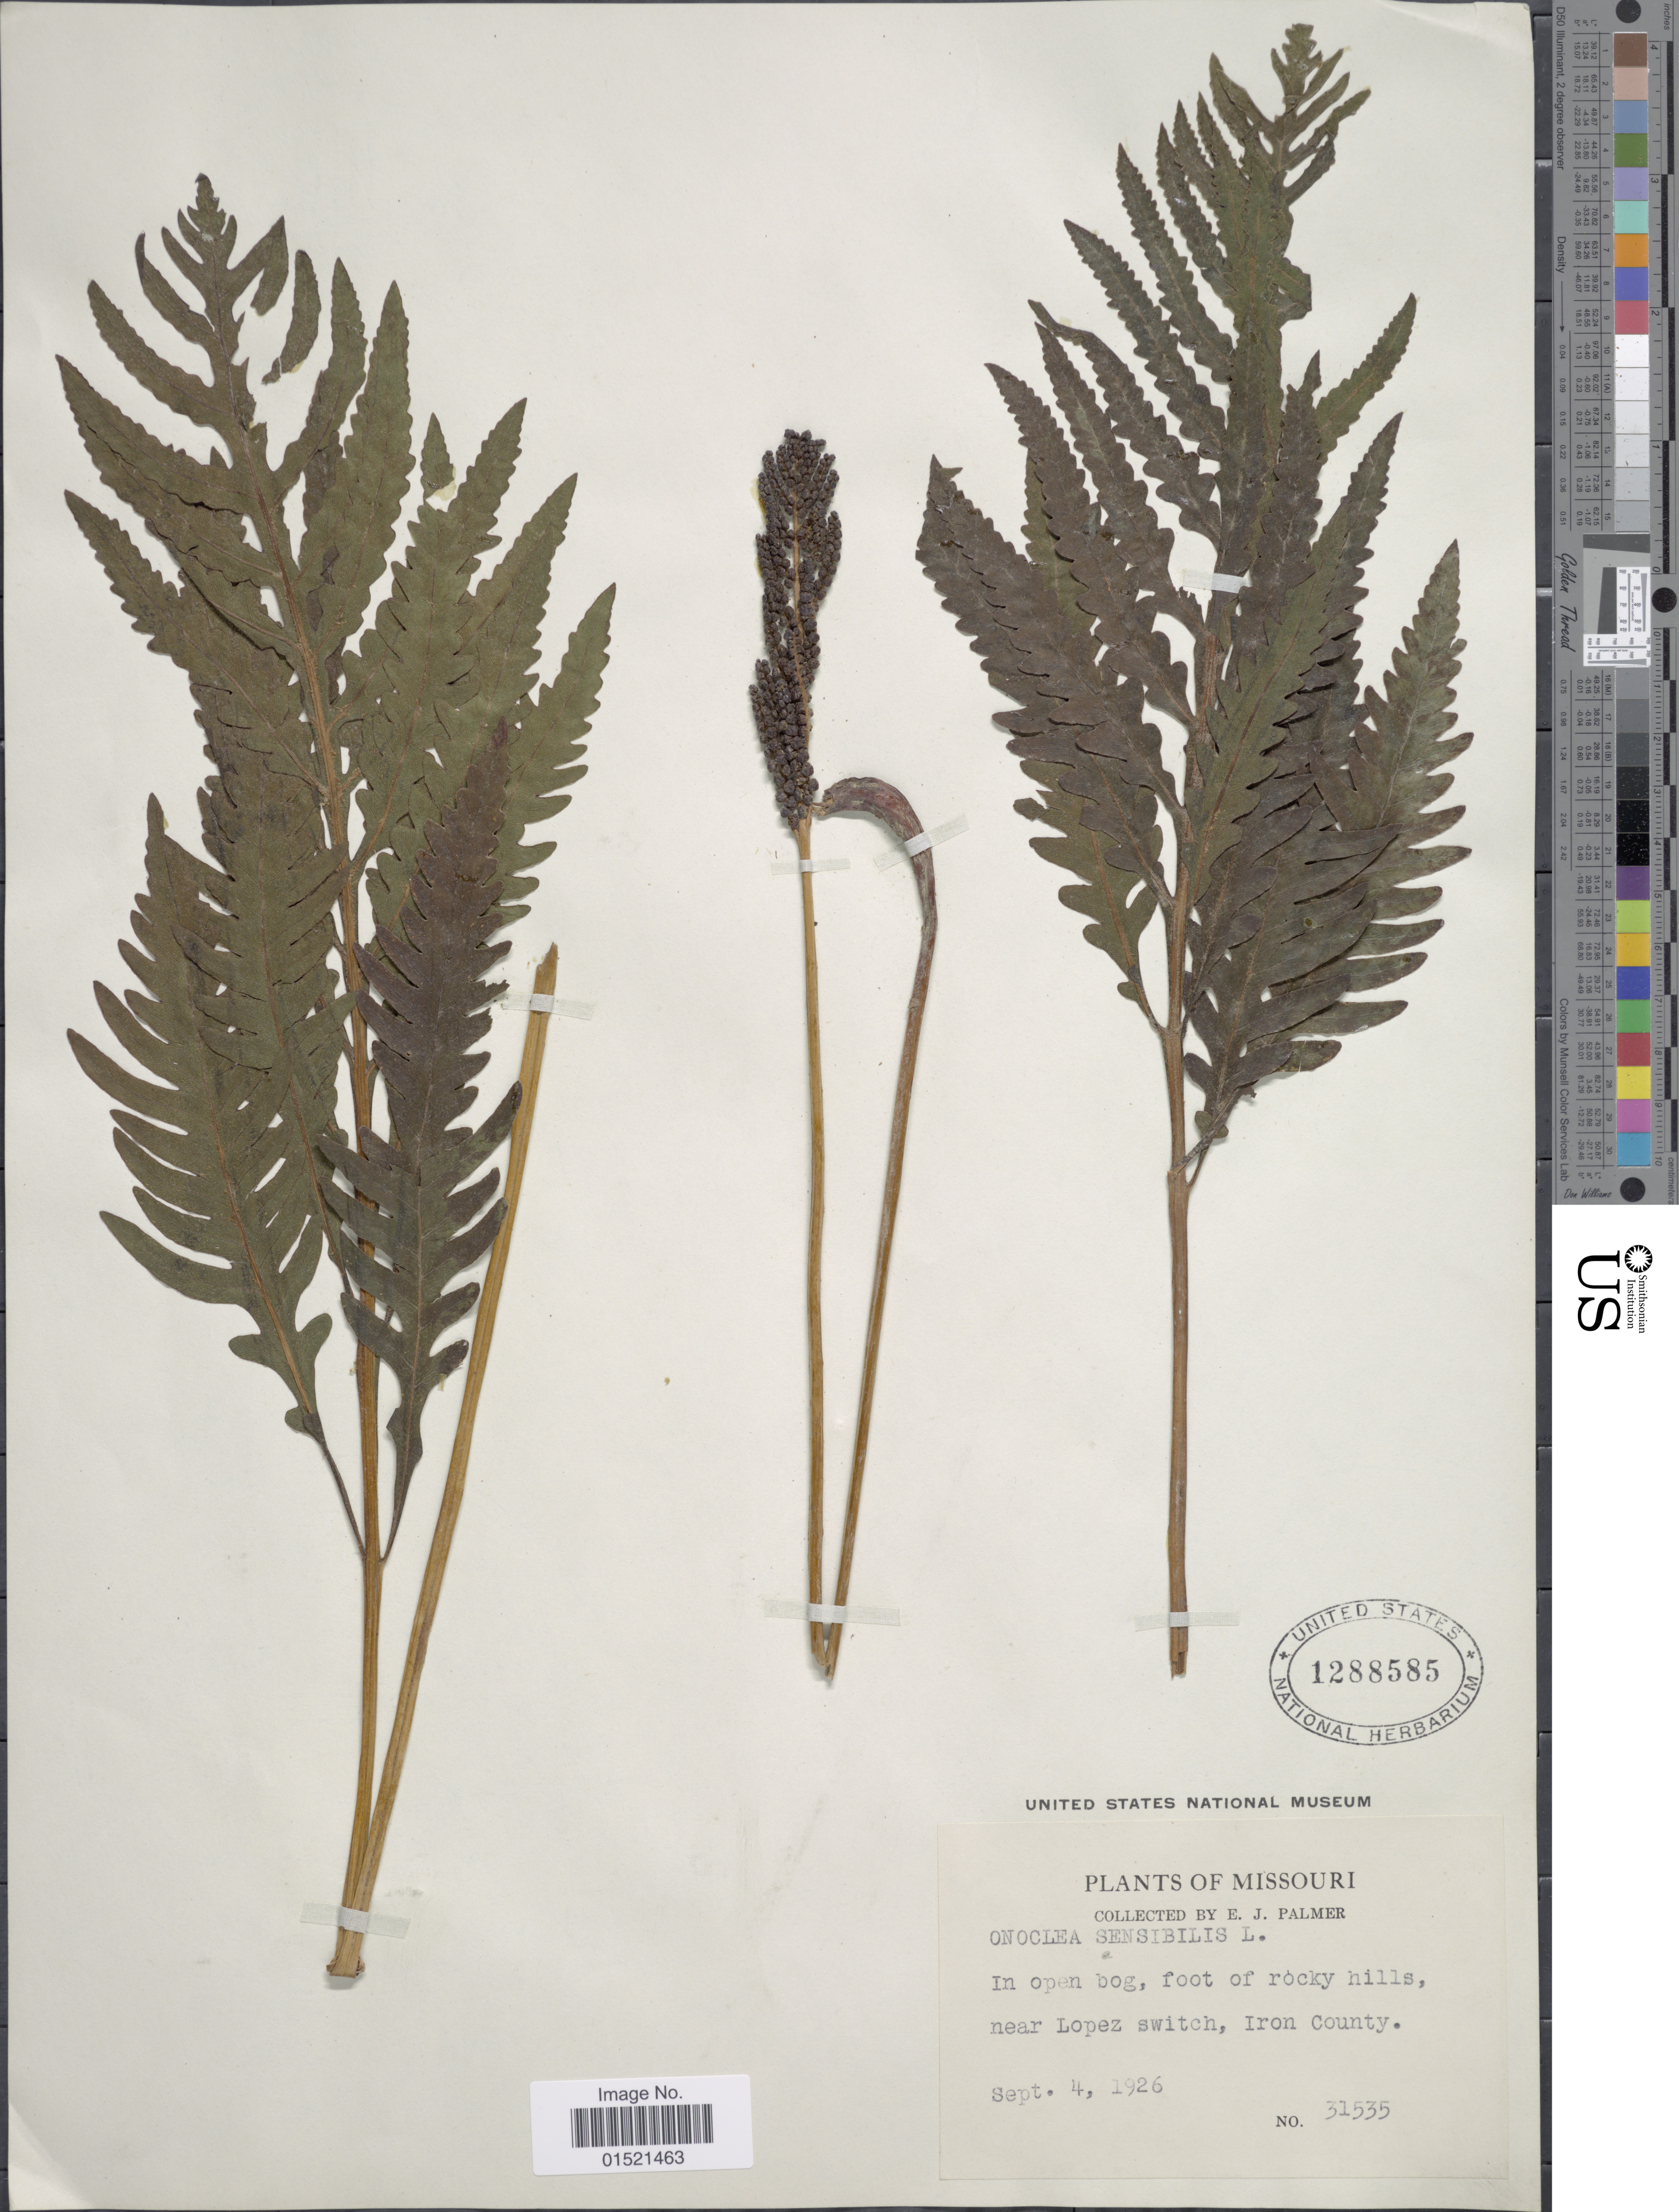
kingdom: Plantae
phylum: Tracheophyta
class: Polypodiopsida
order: Polypodiales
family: Onocleaceae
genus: Onoclea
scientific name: Onoclea sensibilis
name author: L.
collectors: E. J. Palmer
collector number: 31535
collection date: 1926-09-04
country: United States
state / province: Missouri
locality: In open boge, foot of rocky hills, near Lopez switch, iron County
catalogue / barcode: US 1288585